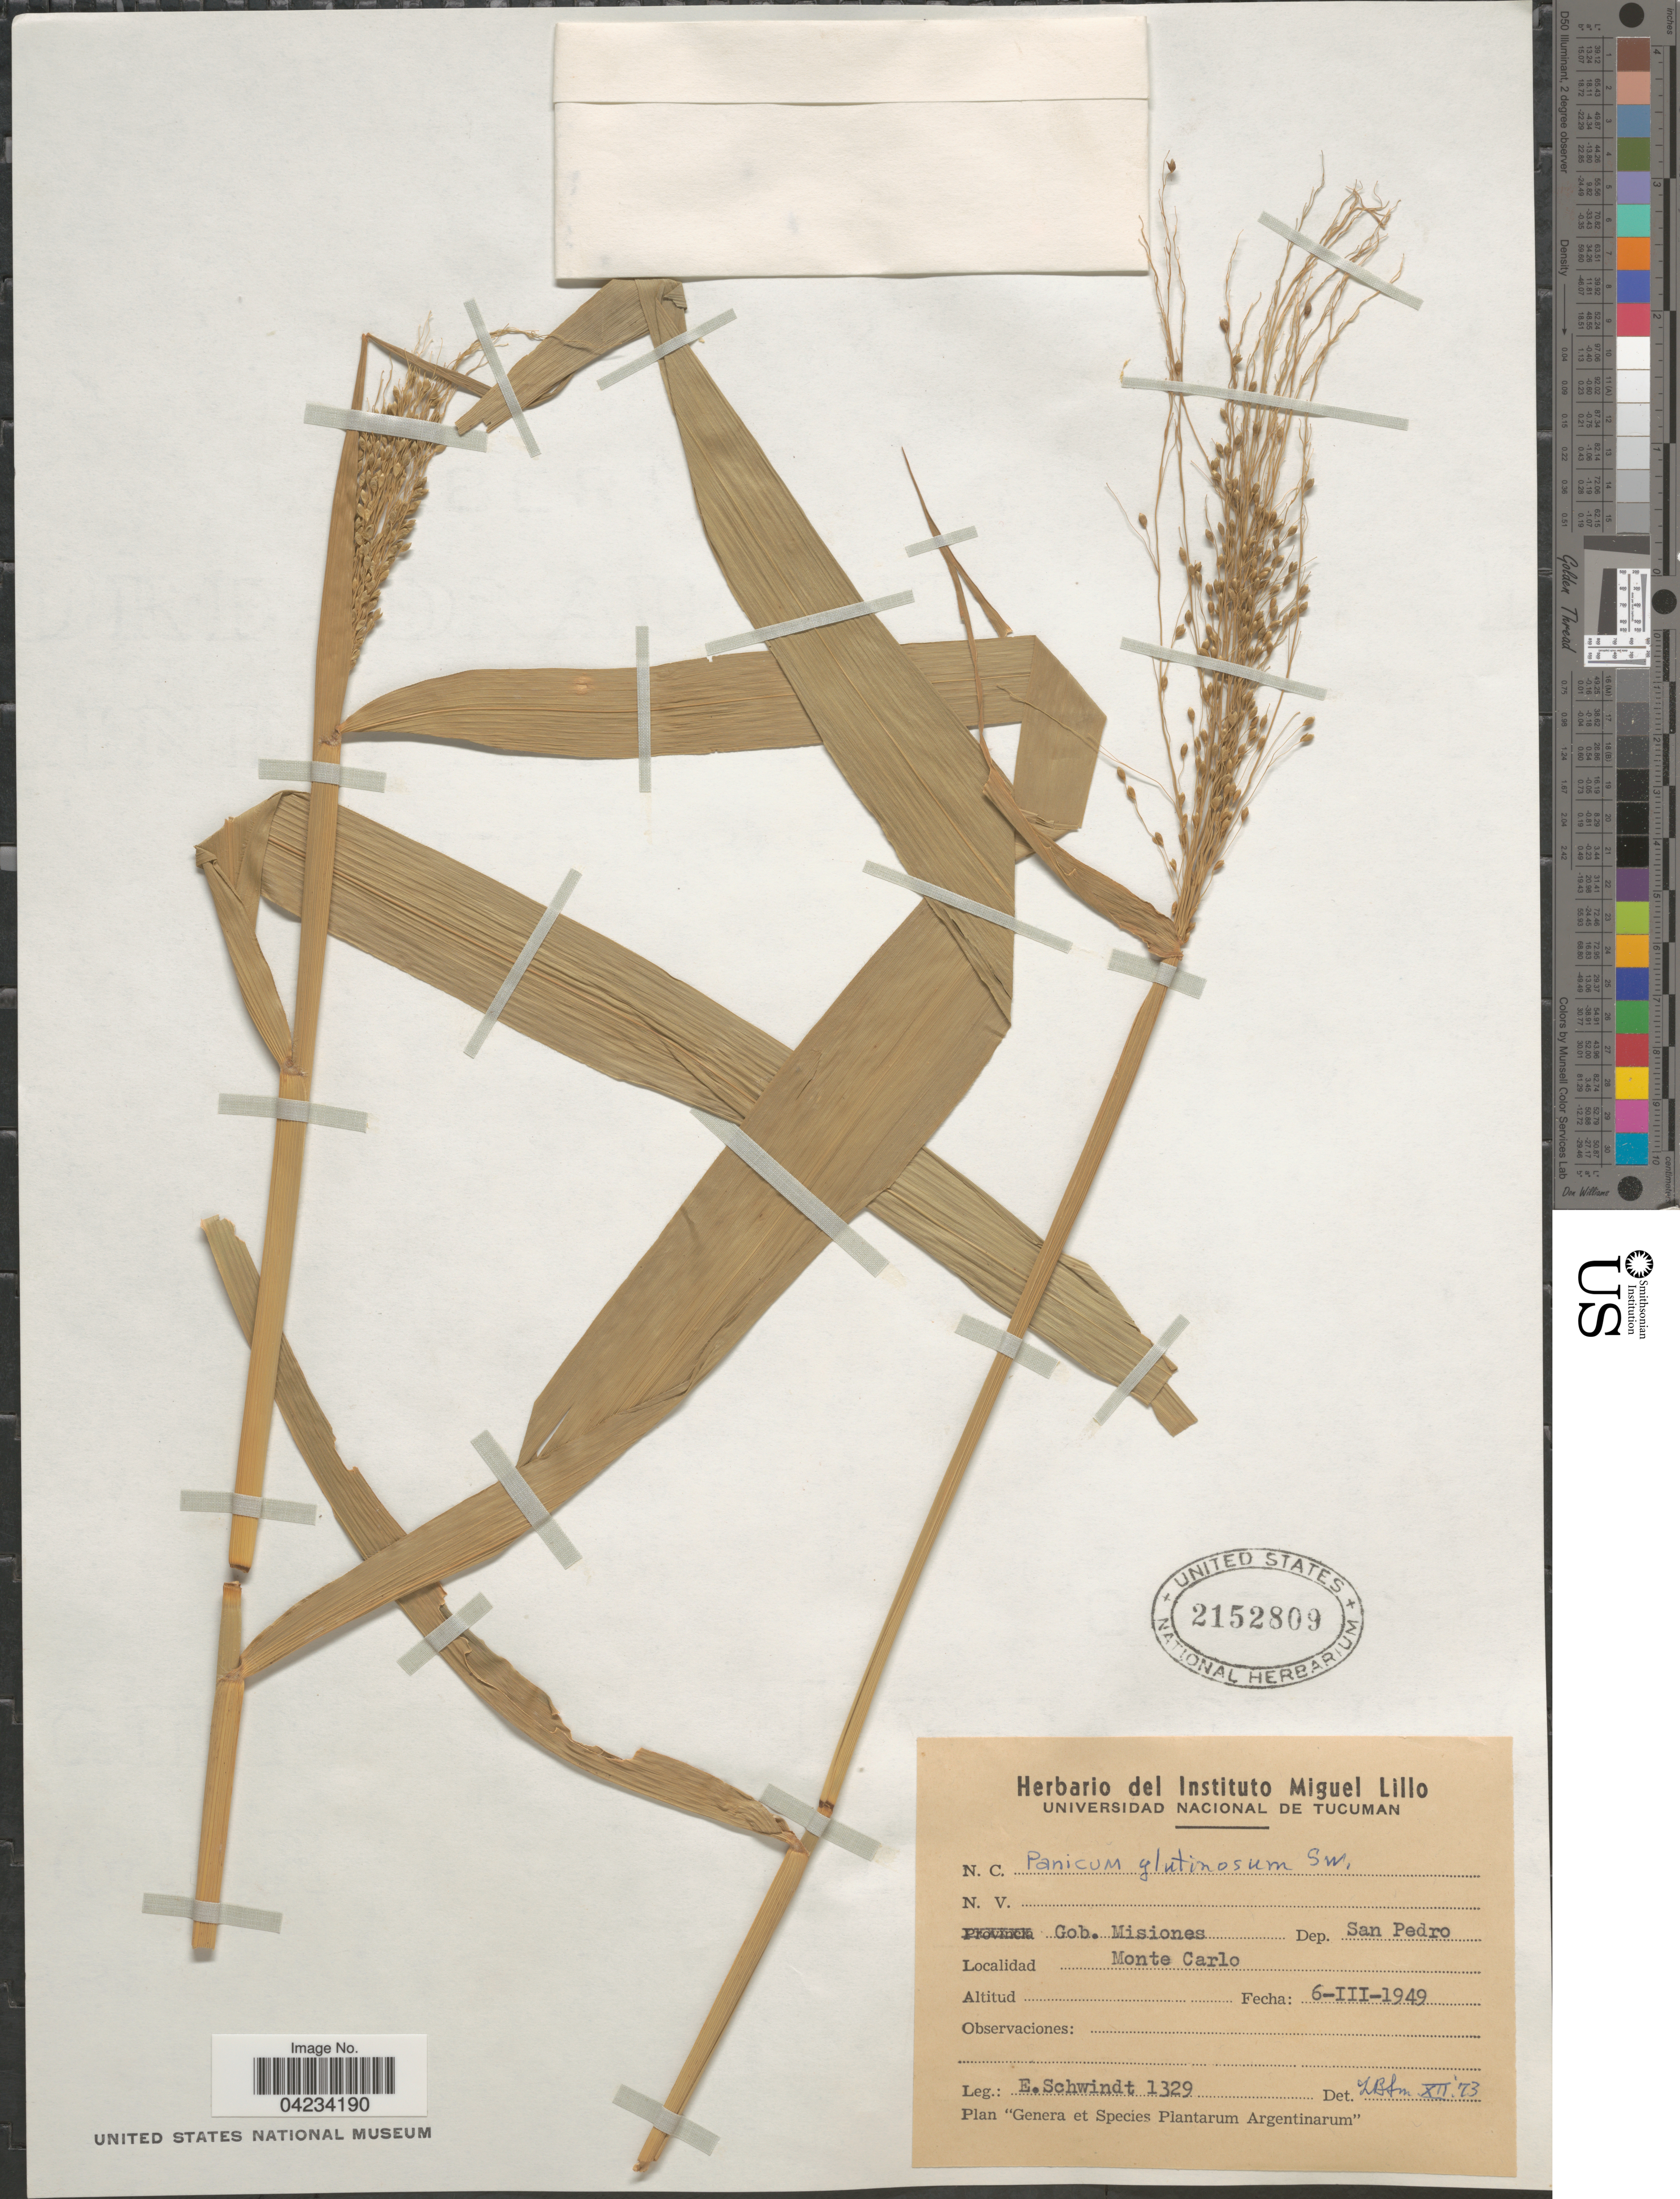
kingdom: Plantae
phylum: Tracheophyta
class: Liliopsida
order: Poales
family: Poaceae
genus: Homolepis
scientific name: Homolepis glutinosa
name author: (Sw.) Zuloaga & Soderstr.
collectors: E. Schwindt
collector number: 1329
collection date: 1949-03-06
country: Argentina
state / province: Misiones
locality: Gob. Misiones. Dep. San Pedro. Monte Carlo.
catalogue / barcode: US 2152809